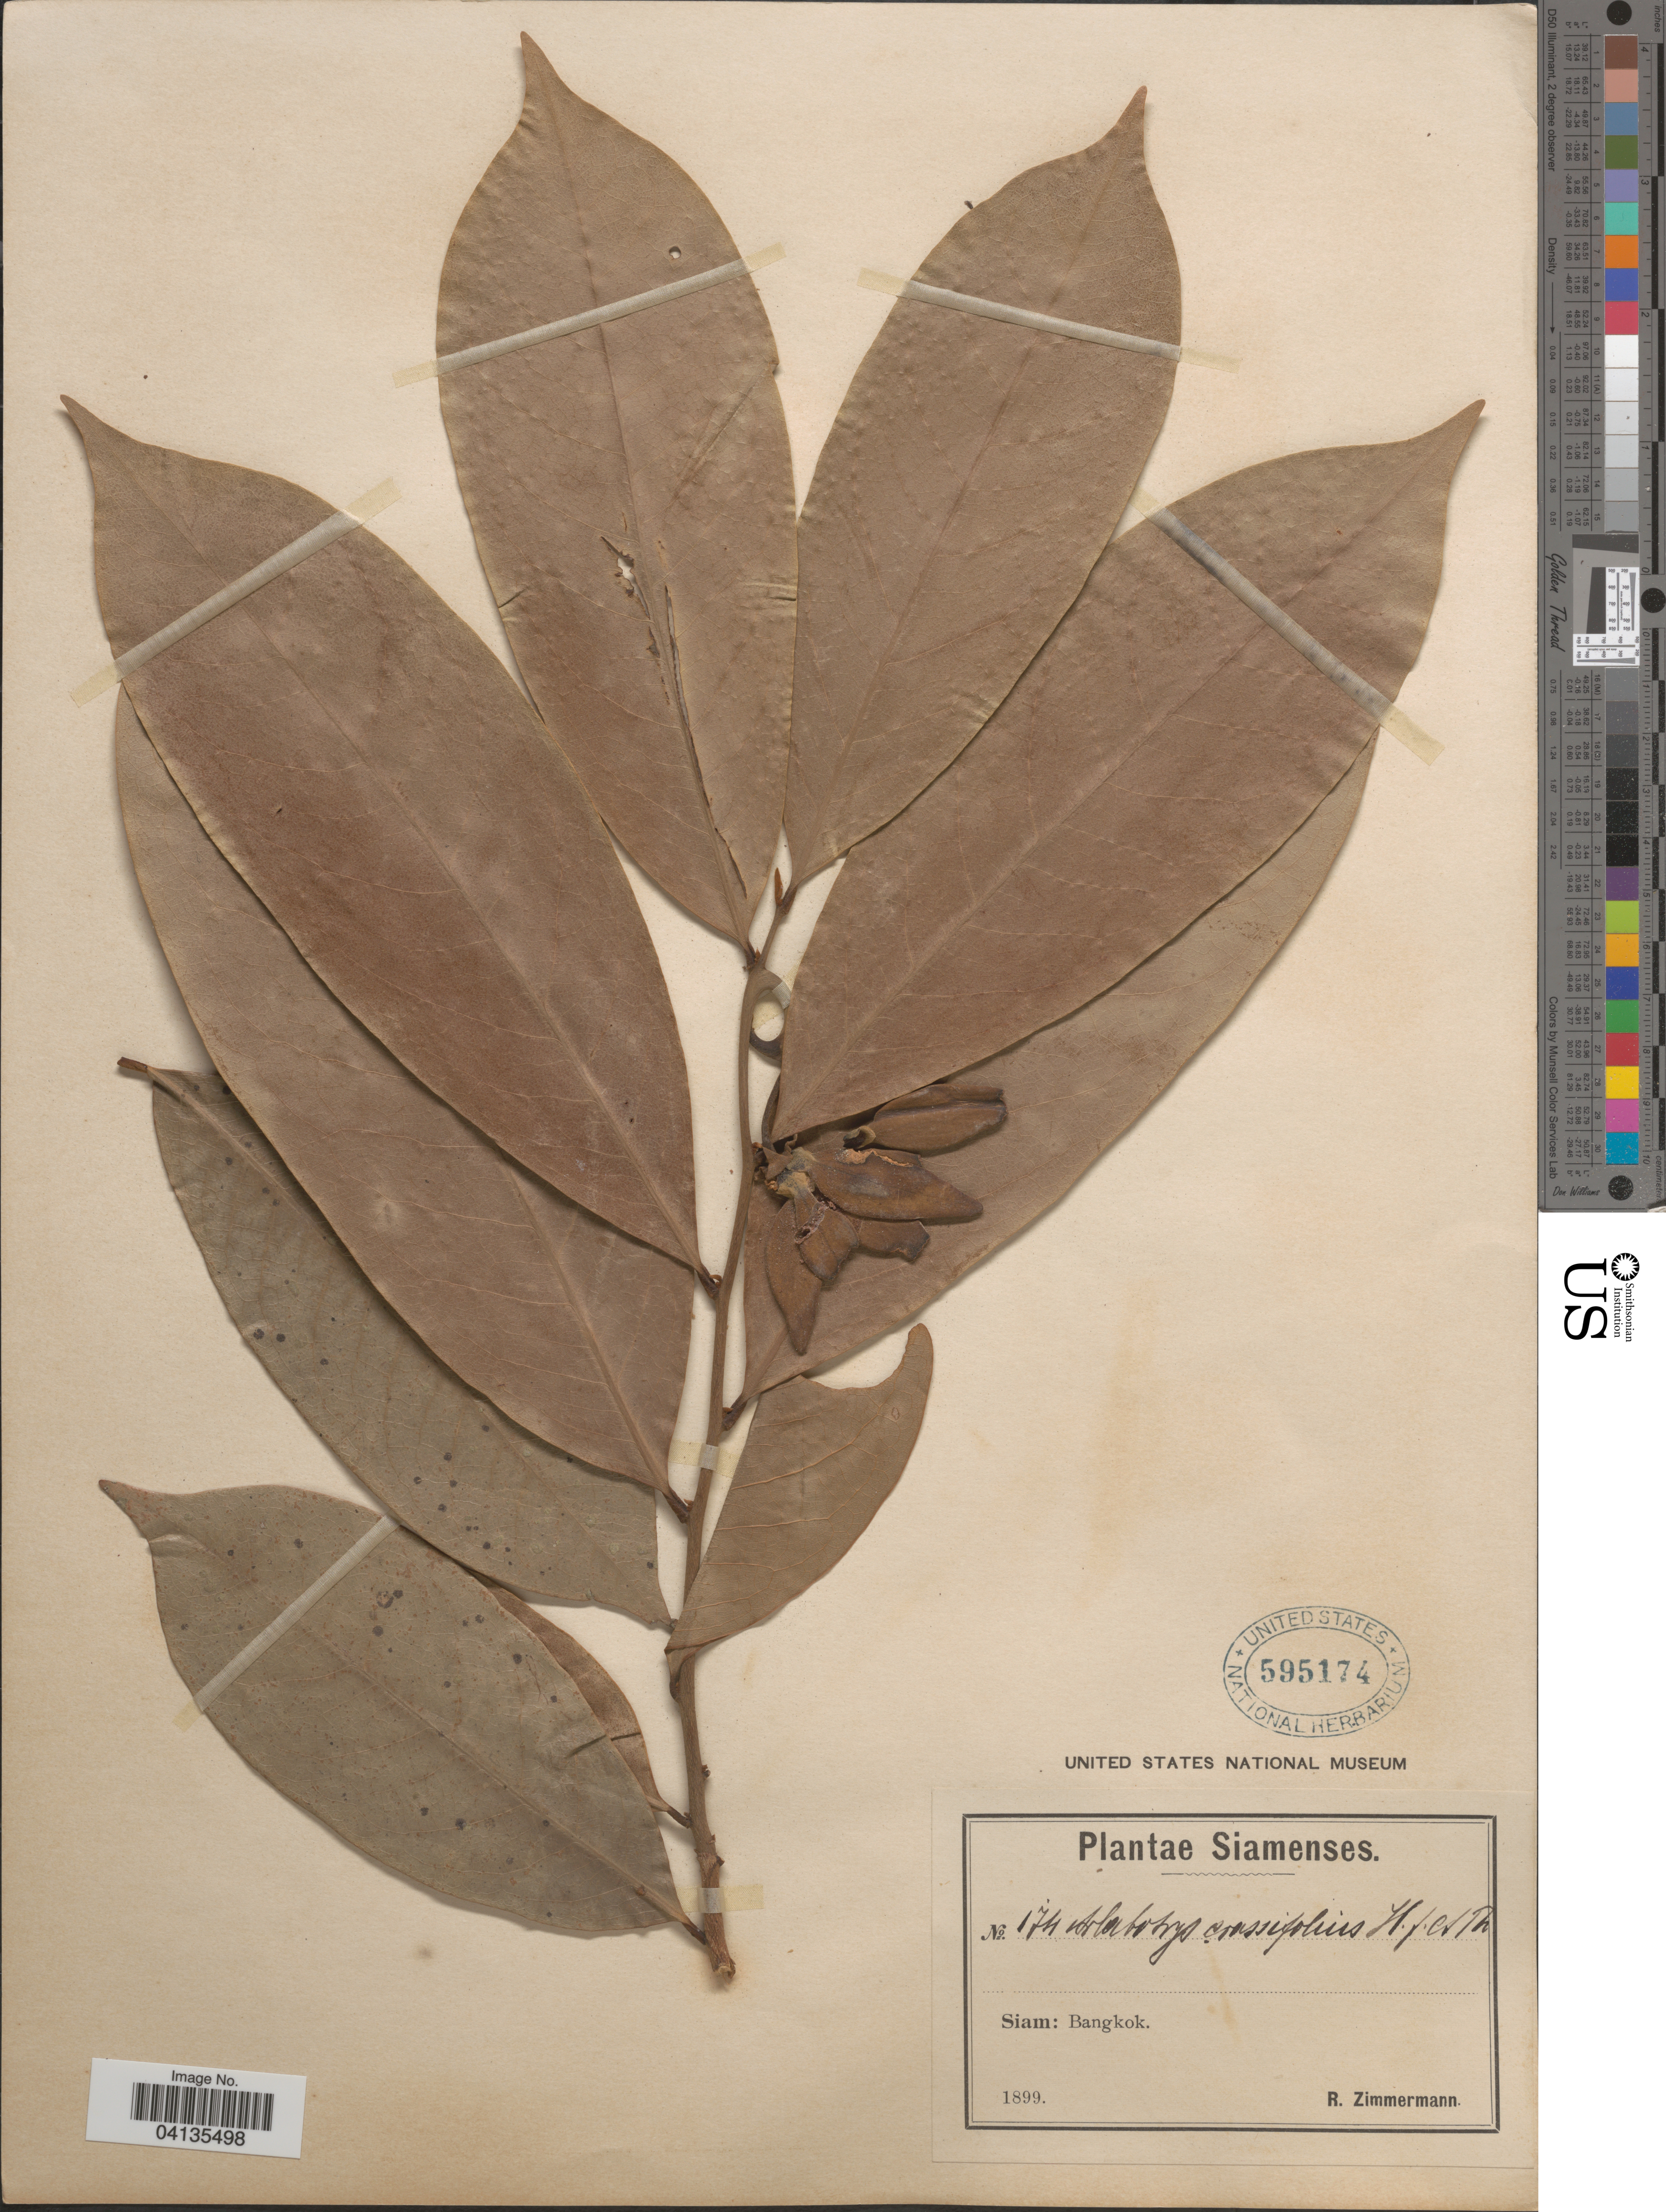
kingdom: Plantae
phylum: Tracheophyta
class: Magnoliopsida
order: Magnoliales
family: Annonaceae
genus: Artabotrys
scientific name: Artabotrys crassifolius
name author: Hook. f. & Thomson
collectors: R. Zimmermann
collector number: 174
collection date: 1899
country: Thailand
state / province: Bangkok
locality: Siam.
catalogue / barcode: US 595174